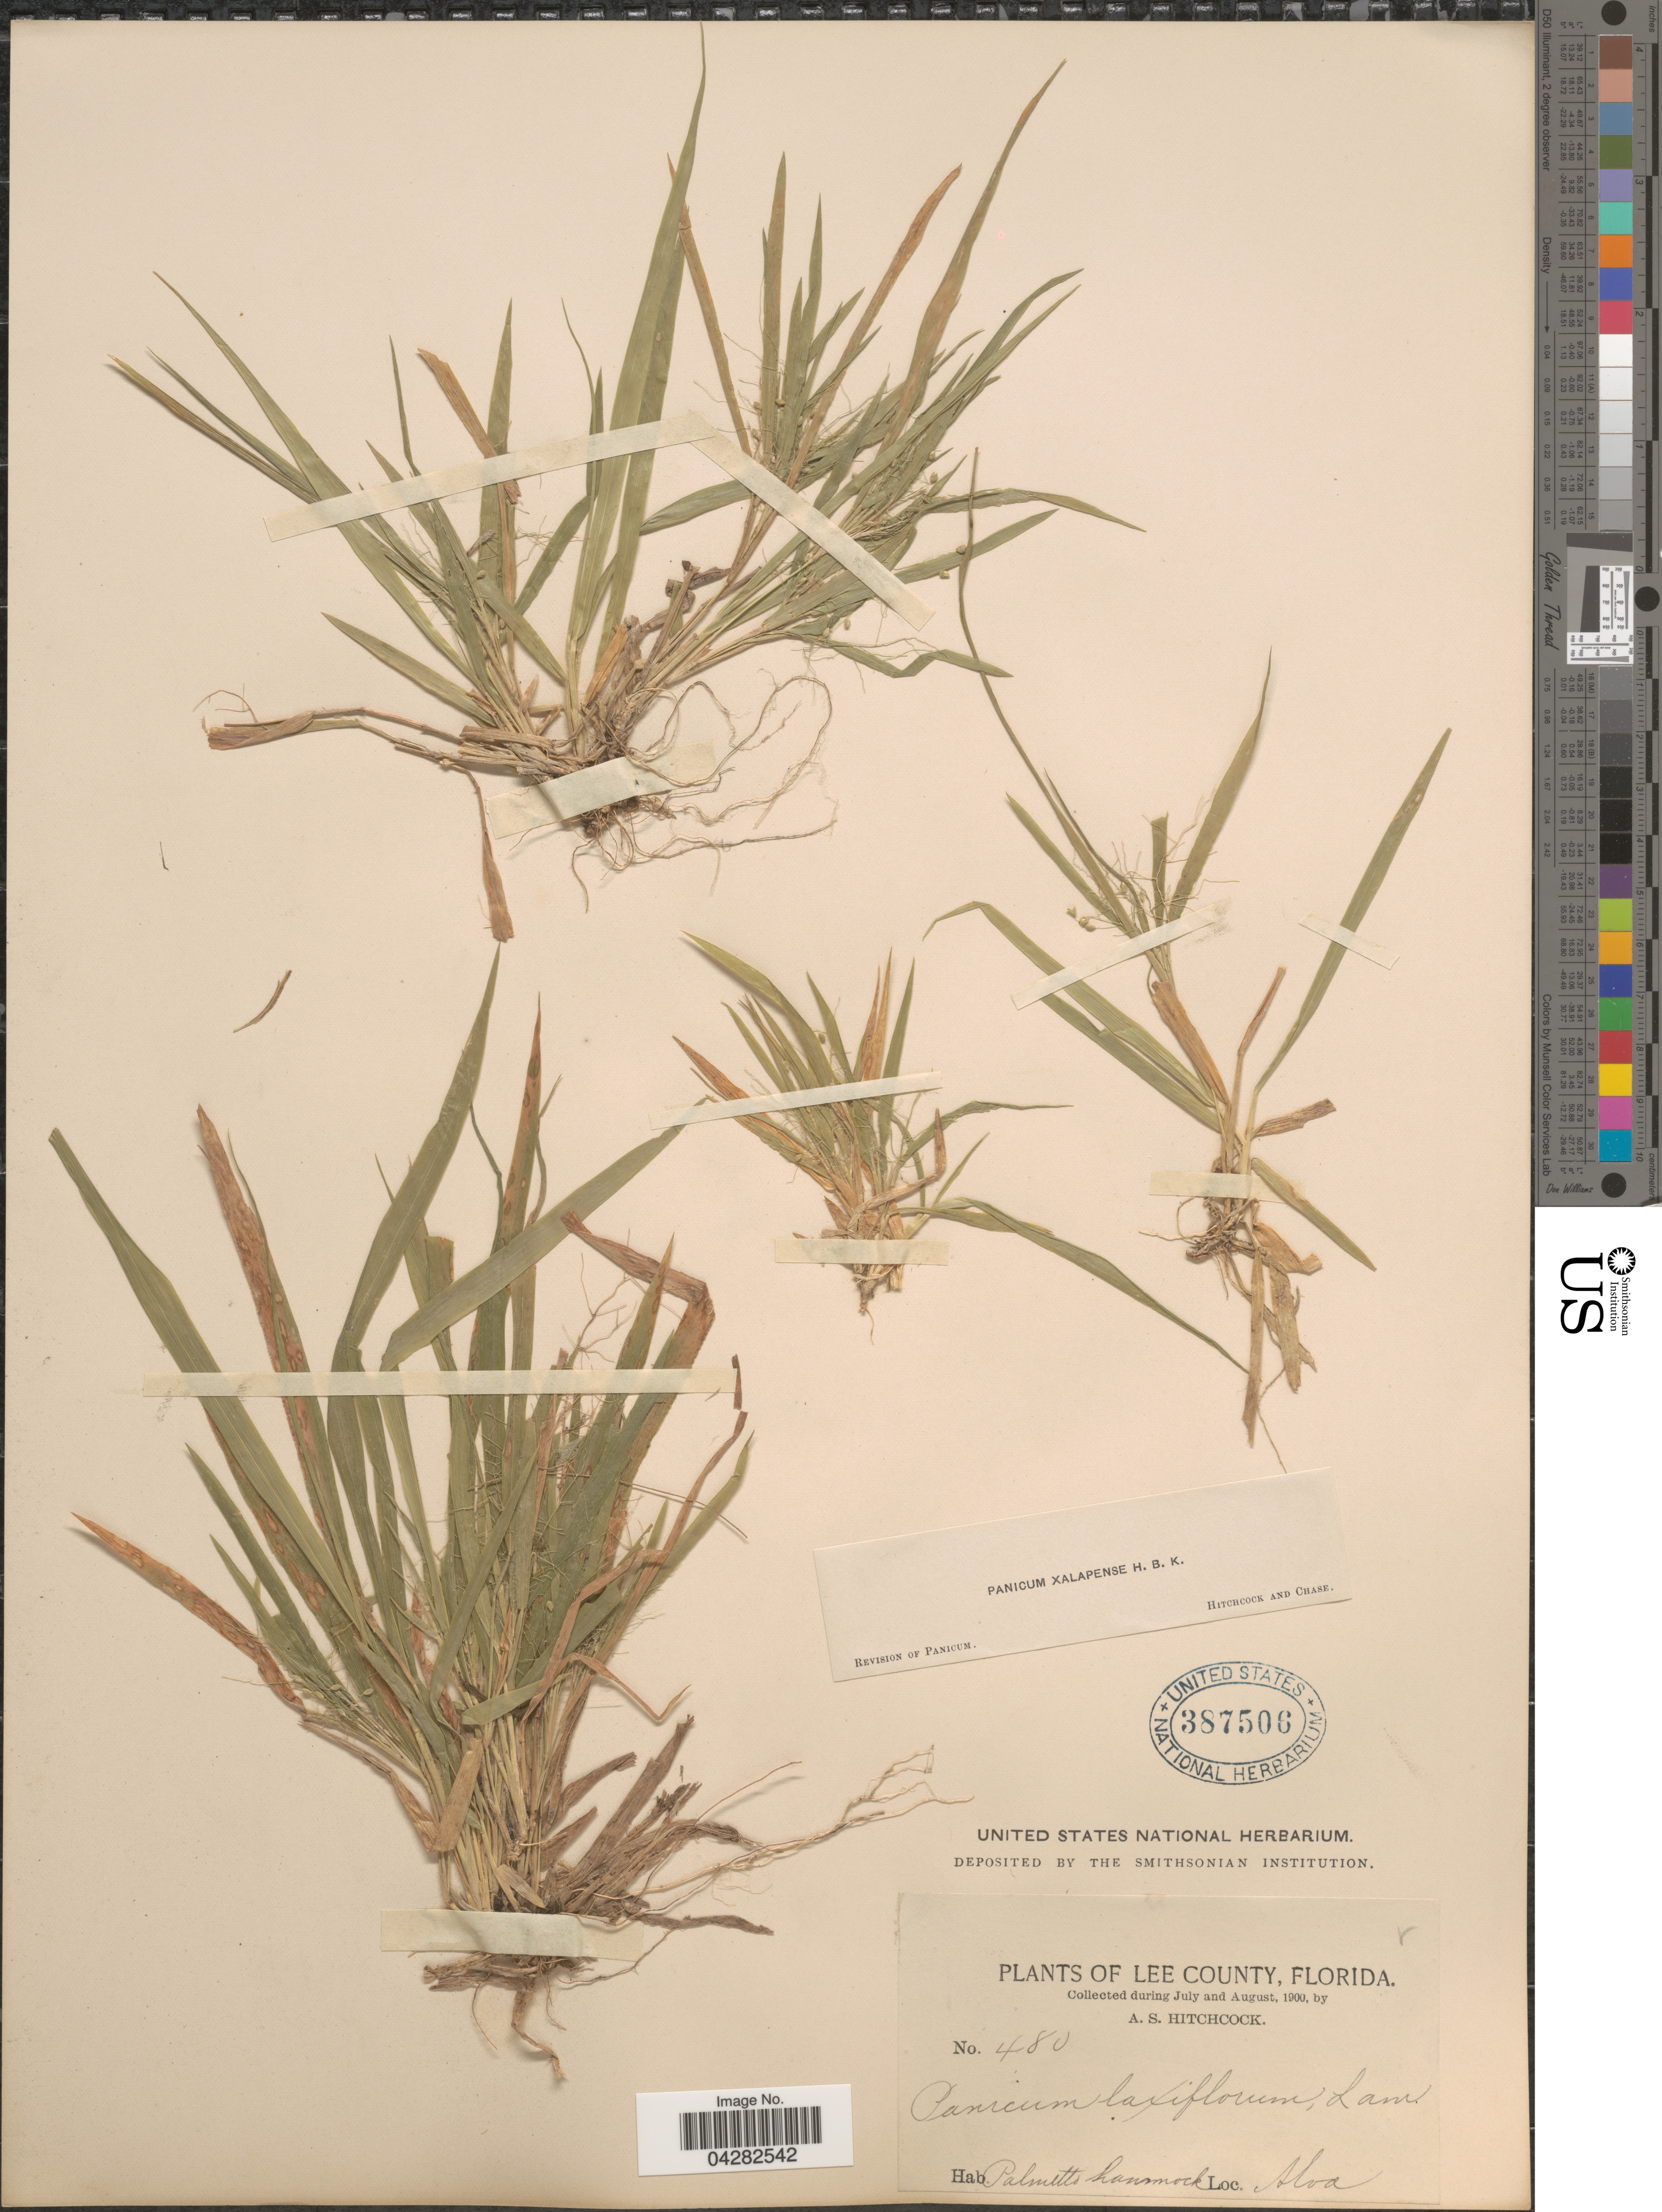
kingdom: Plantae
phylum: Tracheophyta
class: Liliopsida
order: Poales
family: Poaceae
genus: Dichanthelium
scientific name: Dichanthelium laxiflorum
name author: (Lam.) Gould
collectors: A. S. Hitchcock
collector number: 480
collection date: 1900-07/1900-08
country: United States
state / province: Florida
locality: Lee County. Palmetto hammock. Alva.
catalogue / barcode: US 387506